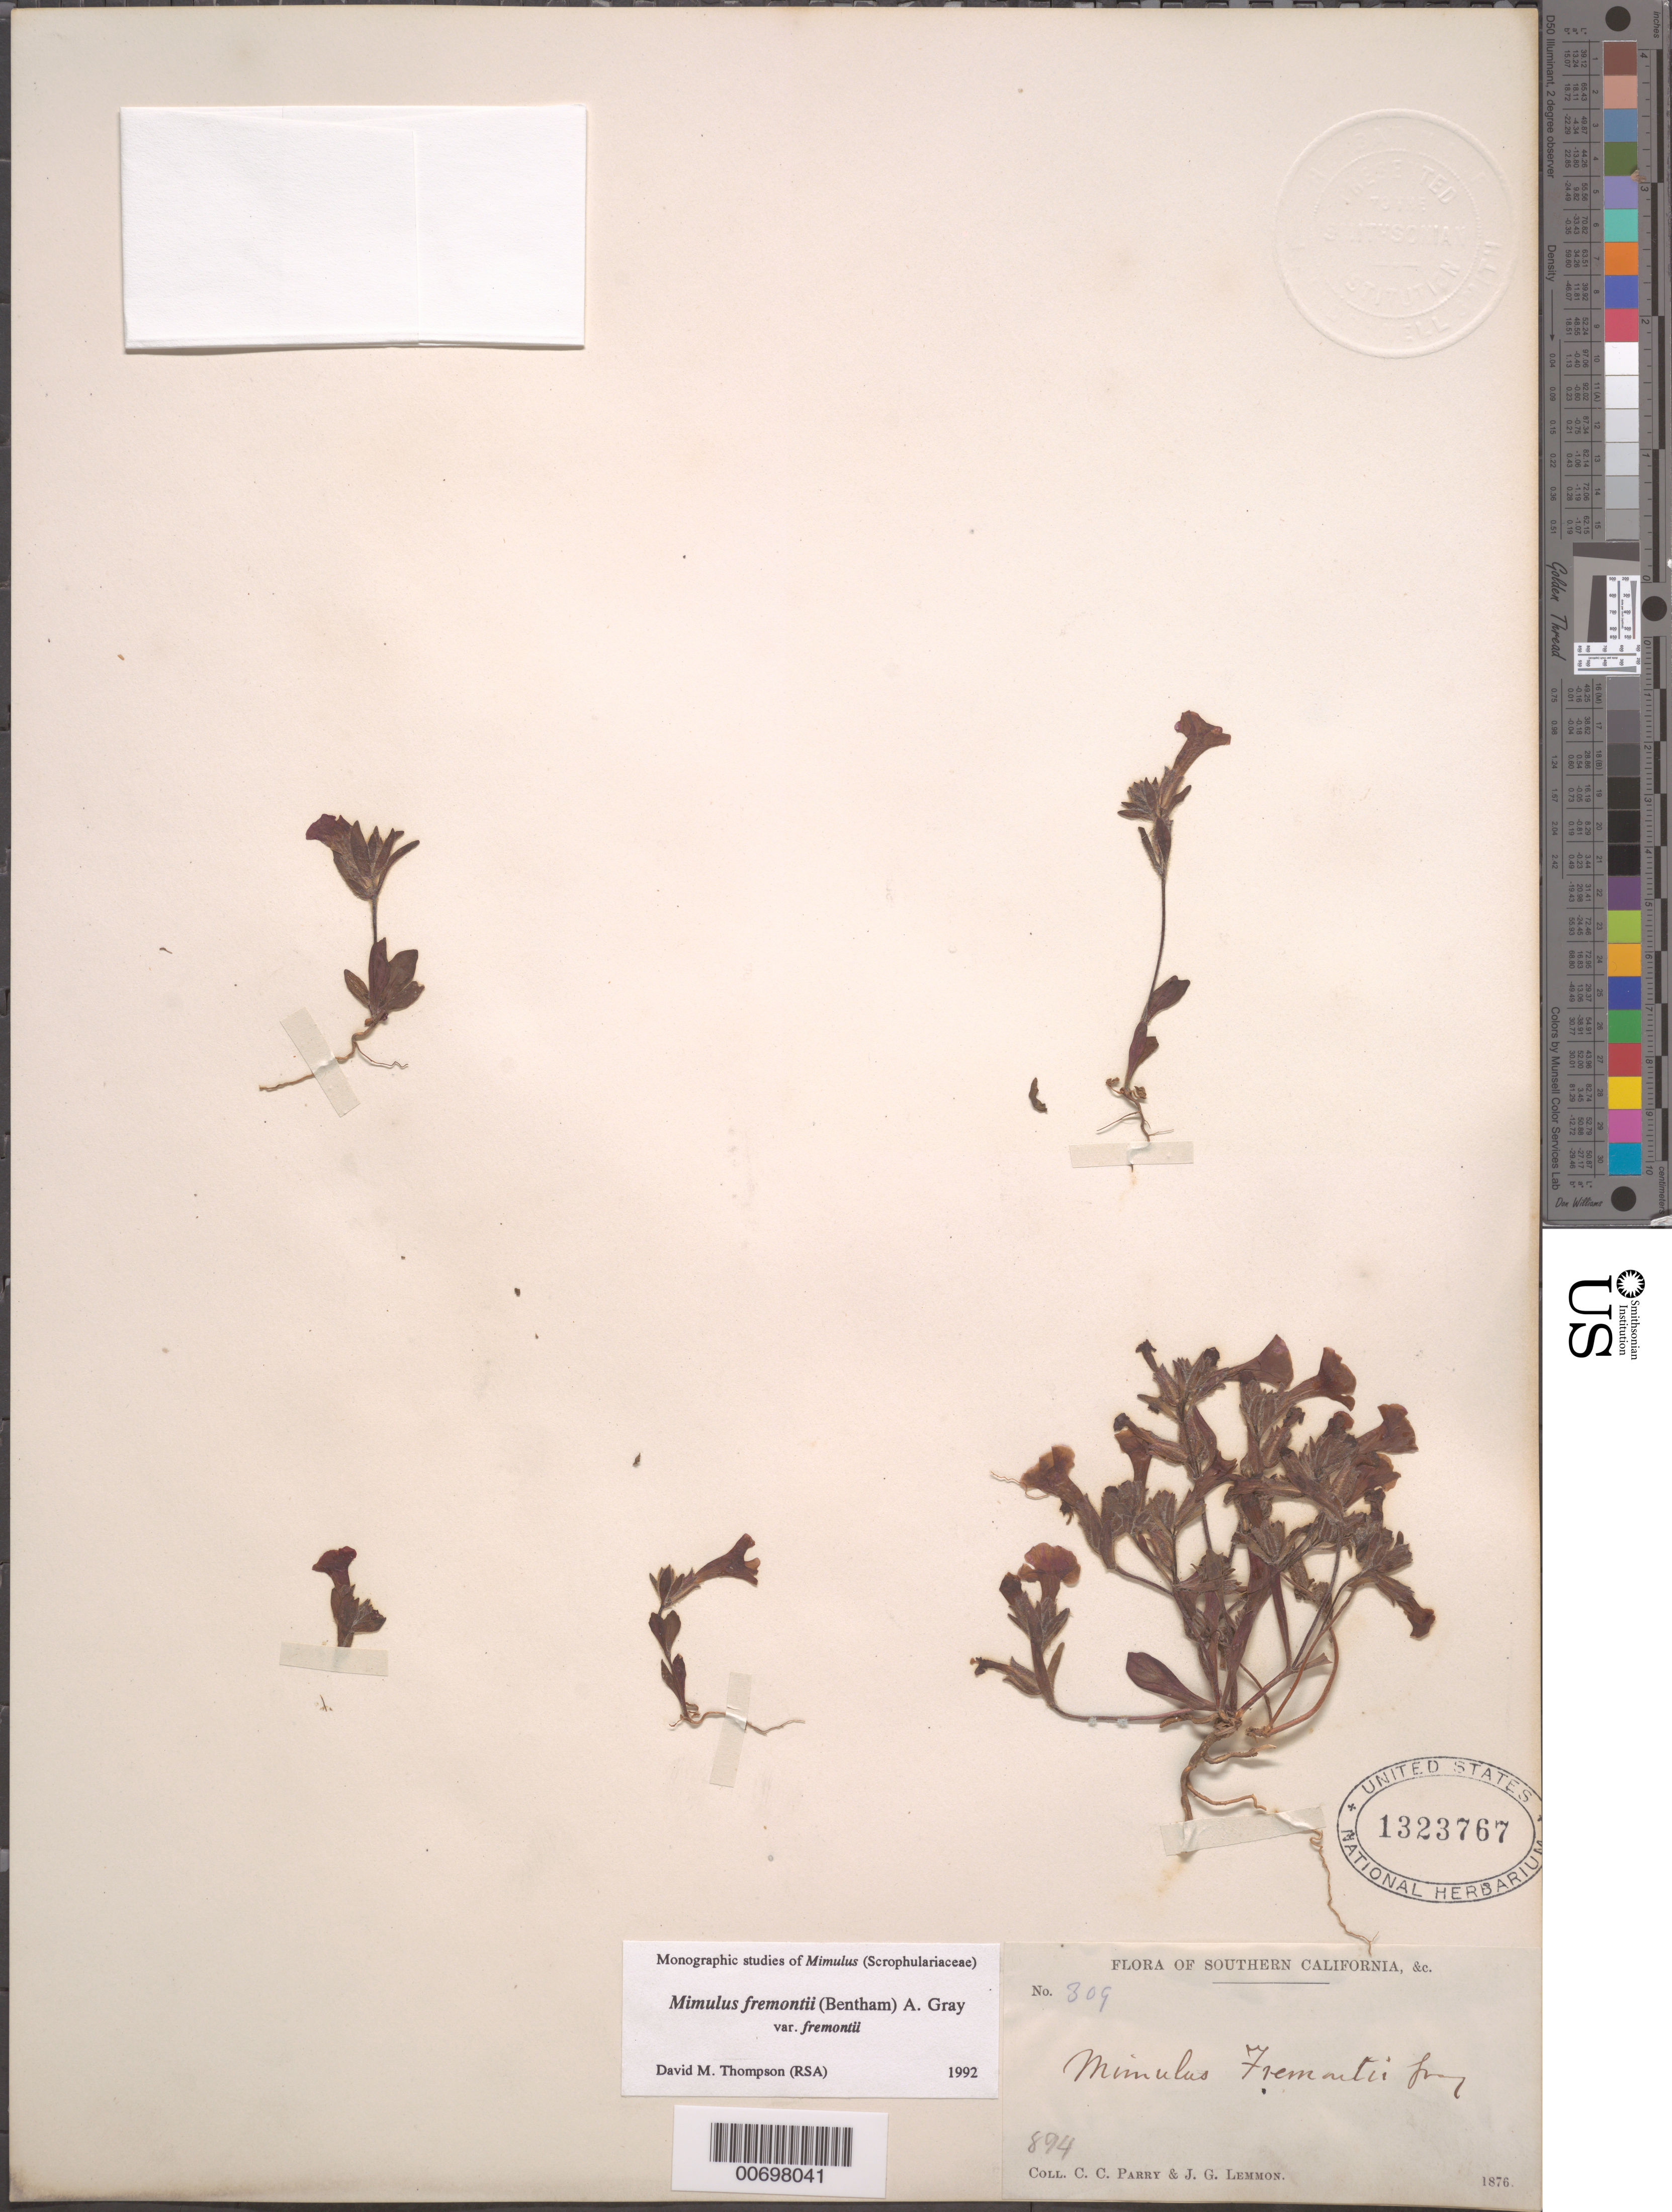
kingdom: Plantae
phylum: Tracheophyta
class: Magnoliopsida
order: Lamiales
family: Phrymaceae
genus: Mimulus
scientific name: Mimulus fremontii var. fremontii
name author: (Benth.) A. Gray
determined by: Thompson, D. M., (RSA), Rancho Santa Ana Botanic Garden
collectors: C. C. Parry & J. G. Lemmon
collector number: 309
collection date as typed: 1876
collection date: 1876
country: United States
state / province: California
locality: Southern.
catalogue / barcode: US 1323767